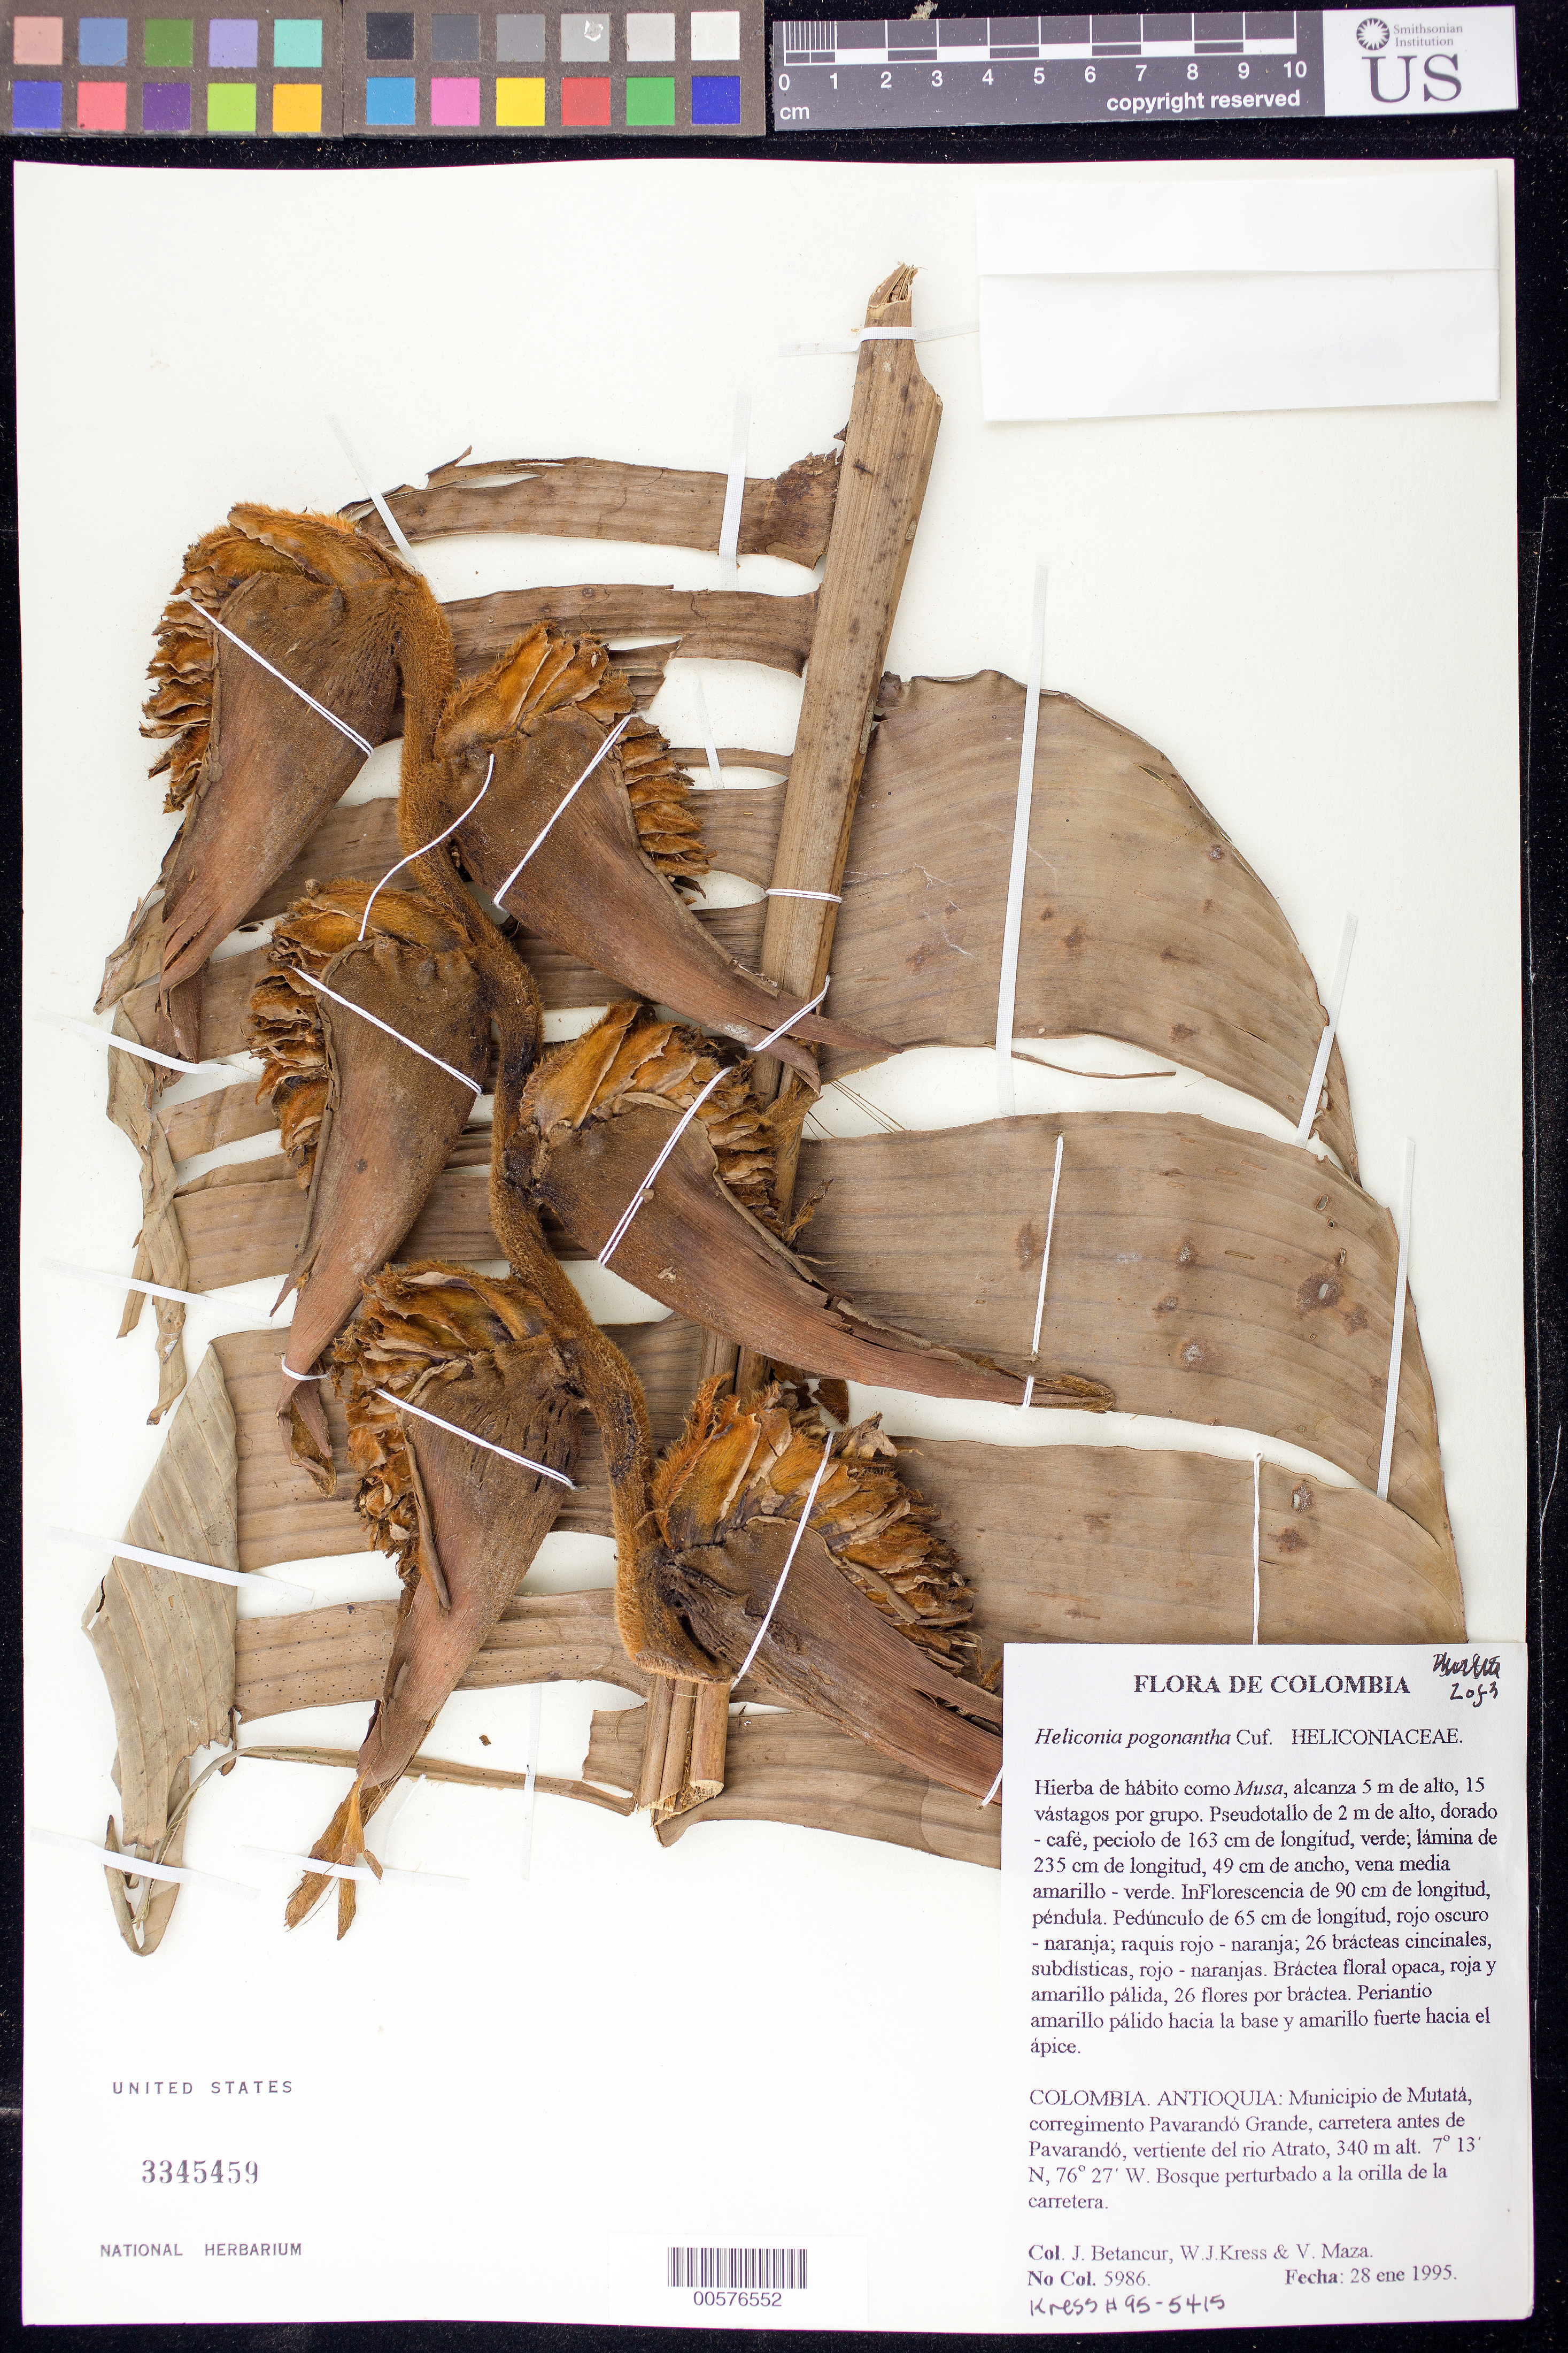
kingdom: Plantae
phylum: Tracheophyta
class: Liliopsida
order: Zingiberales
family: Heliconiaceae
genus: Heliconia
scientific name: Heliconia pogonantha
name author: Cufod.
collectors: J. C. Betancur, W. J. Kress & V. Maza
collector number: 5986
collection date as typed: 28 Jan 1995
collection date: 1995-01-28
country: Colombia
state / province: Antioquia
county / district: Mutata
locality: Road between Mutata and Pavarandogrande, 10 km from the turnoff.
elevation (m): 150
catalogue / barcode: US 3345459